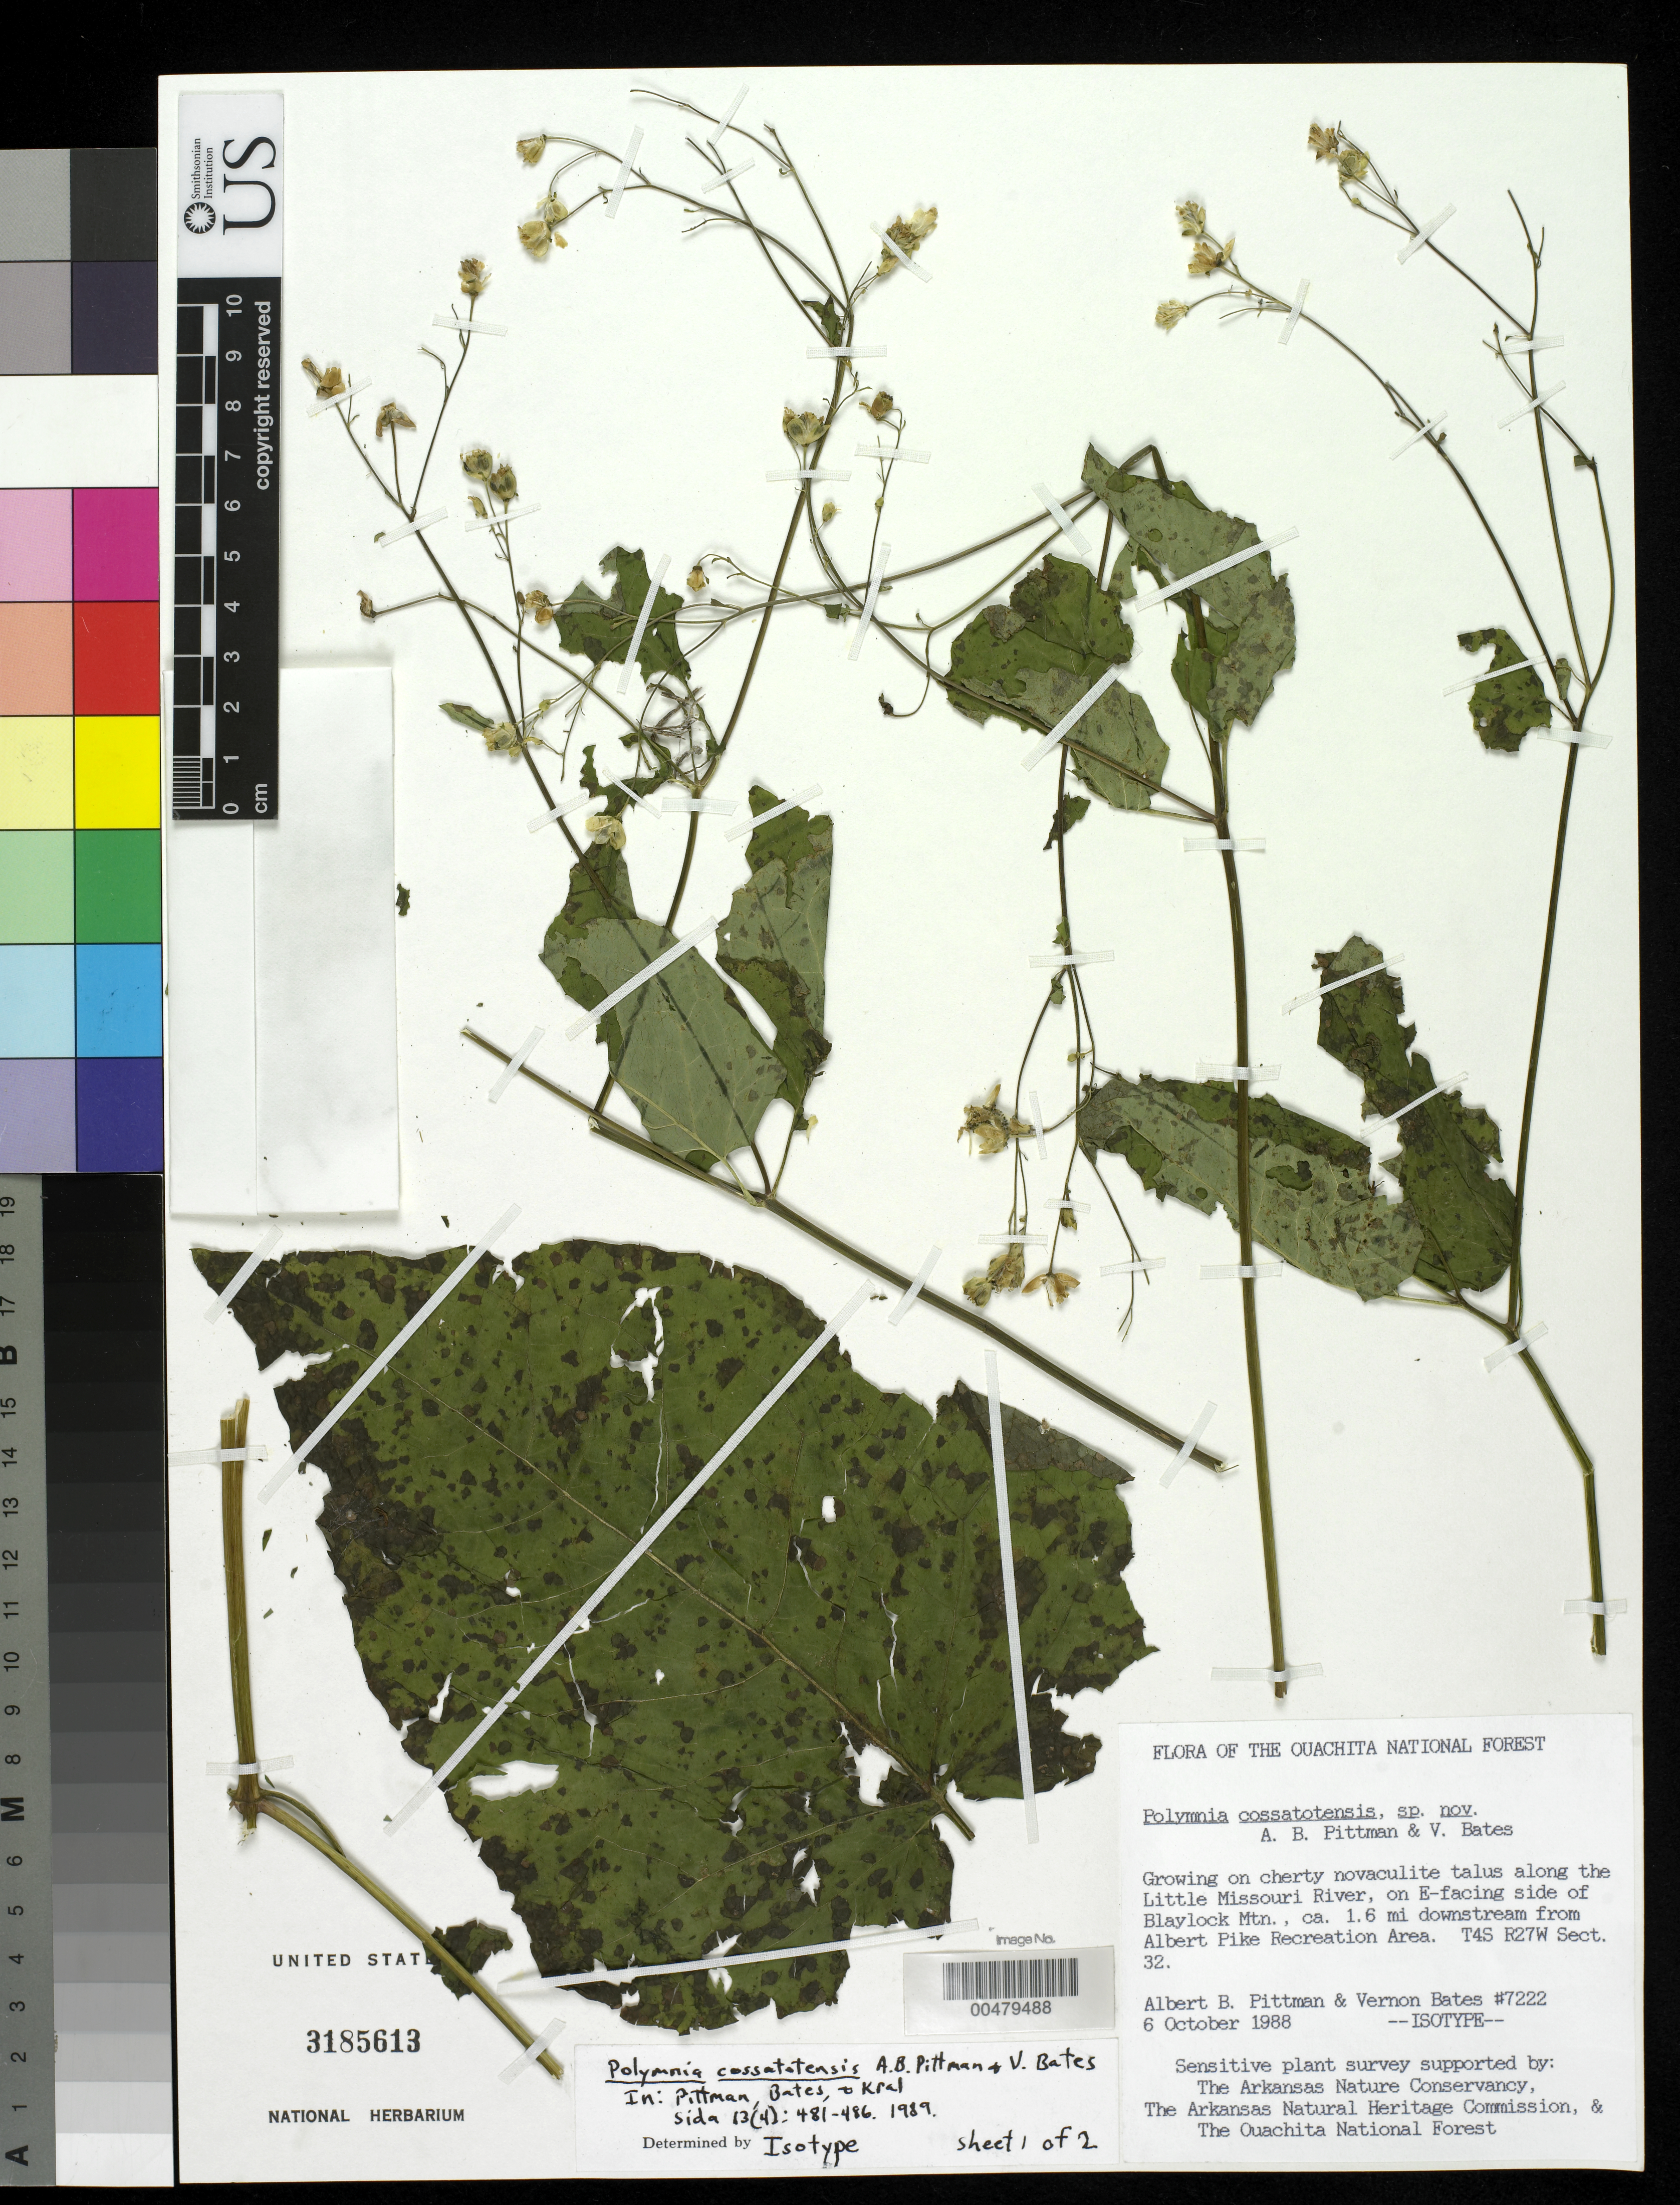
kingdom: Plantae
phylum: Tracheophyta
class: Magnoliopsida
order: Asterales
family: Asteraceae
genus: Polymnia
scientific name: Polymnia cossatotensis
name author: Pittman & V.M. Bates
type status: Isotype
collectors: A. Pitman & V. Bates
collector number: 7222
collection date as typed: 06 Oct 1988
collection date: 1988-10-06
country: United States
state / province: Arkansas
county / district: Montgomery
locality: Little Missouri River, E-facing side of Blaylock Mountain, ca. 1.6 mi downstream from Albert Pike Recreation area.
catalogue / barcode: US 3185613